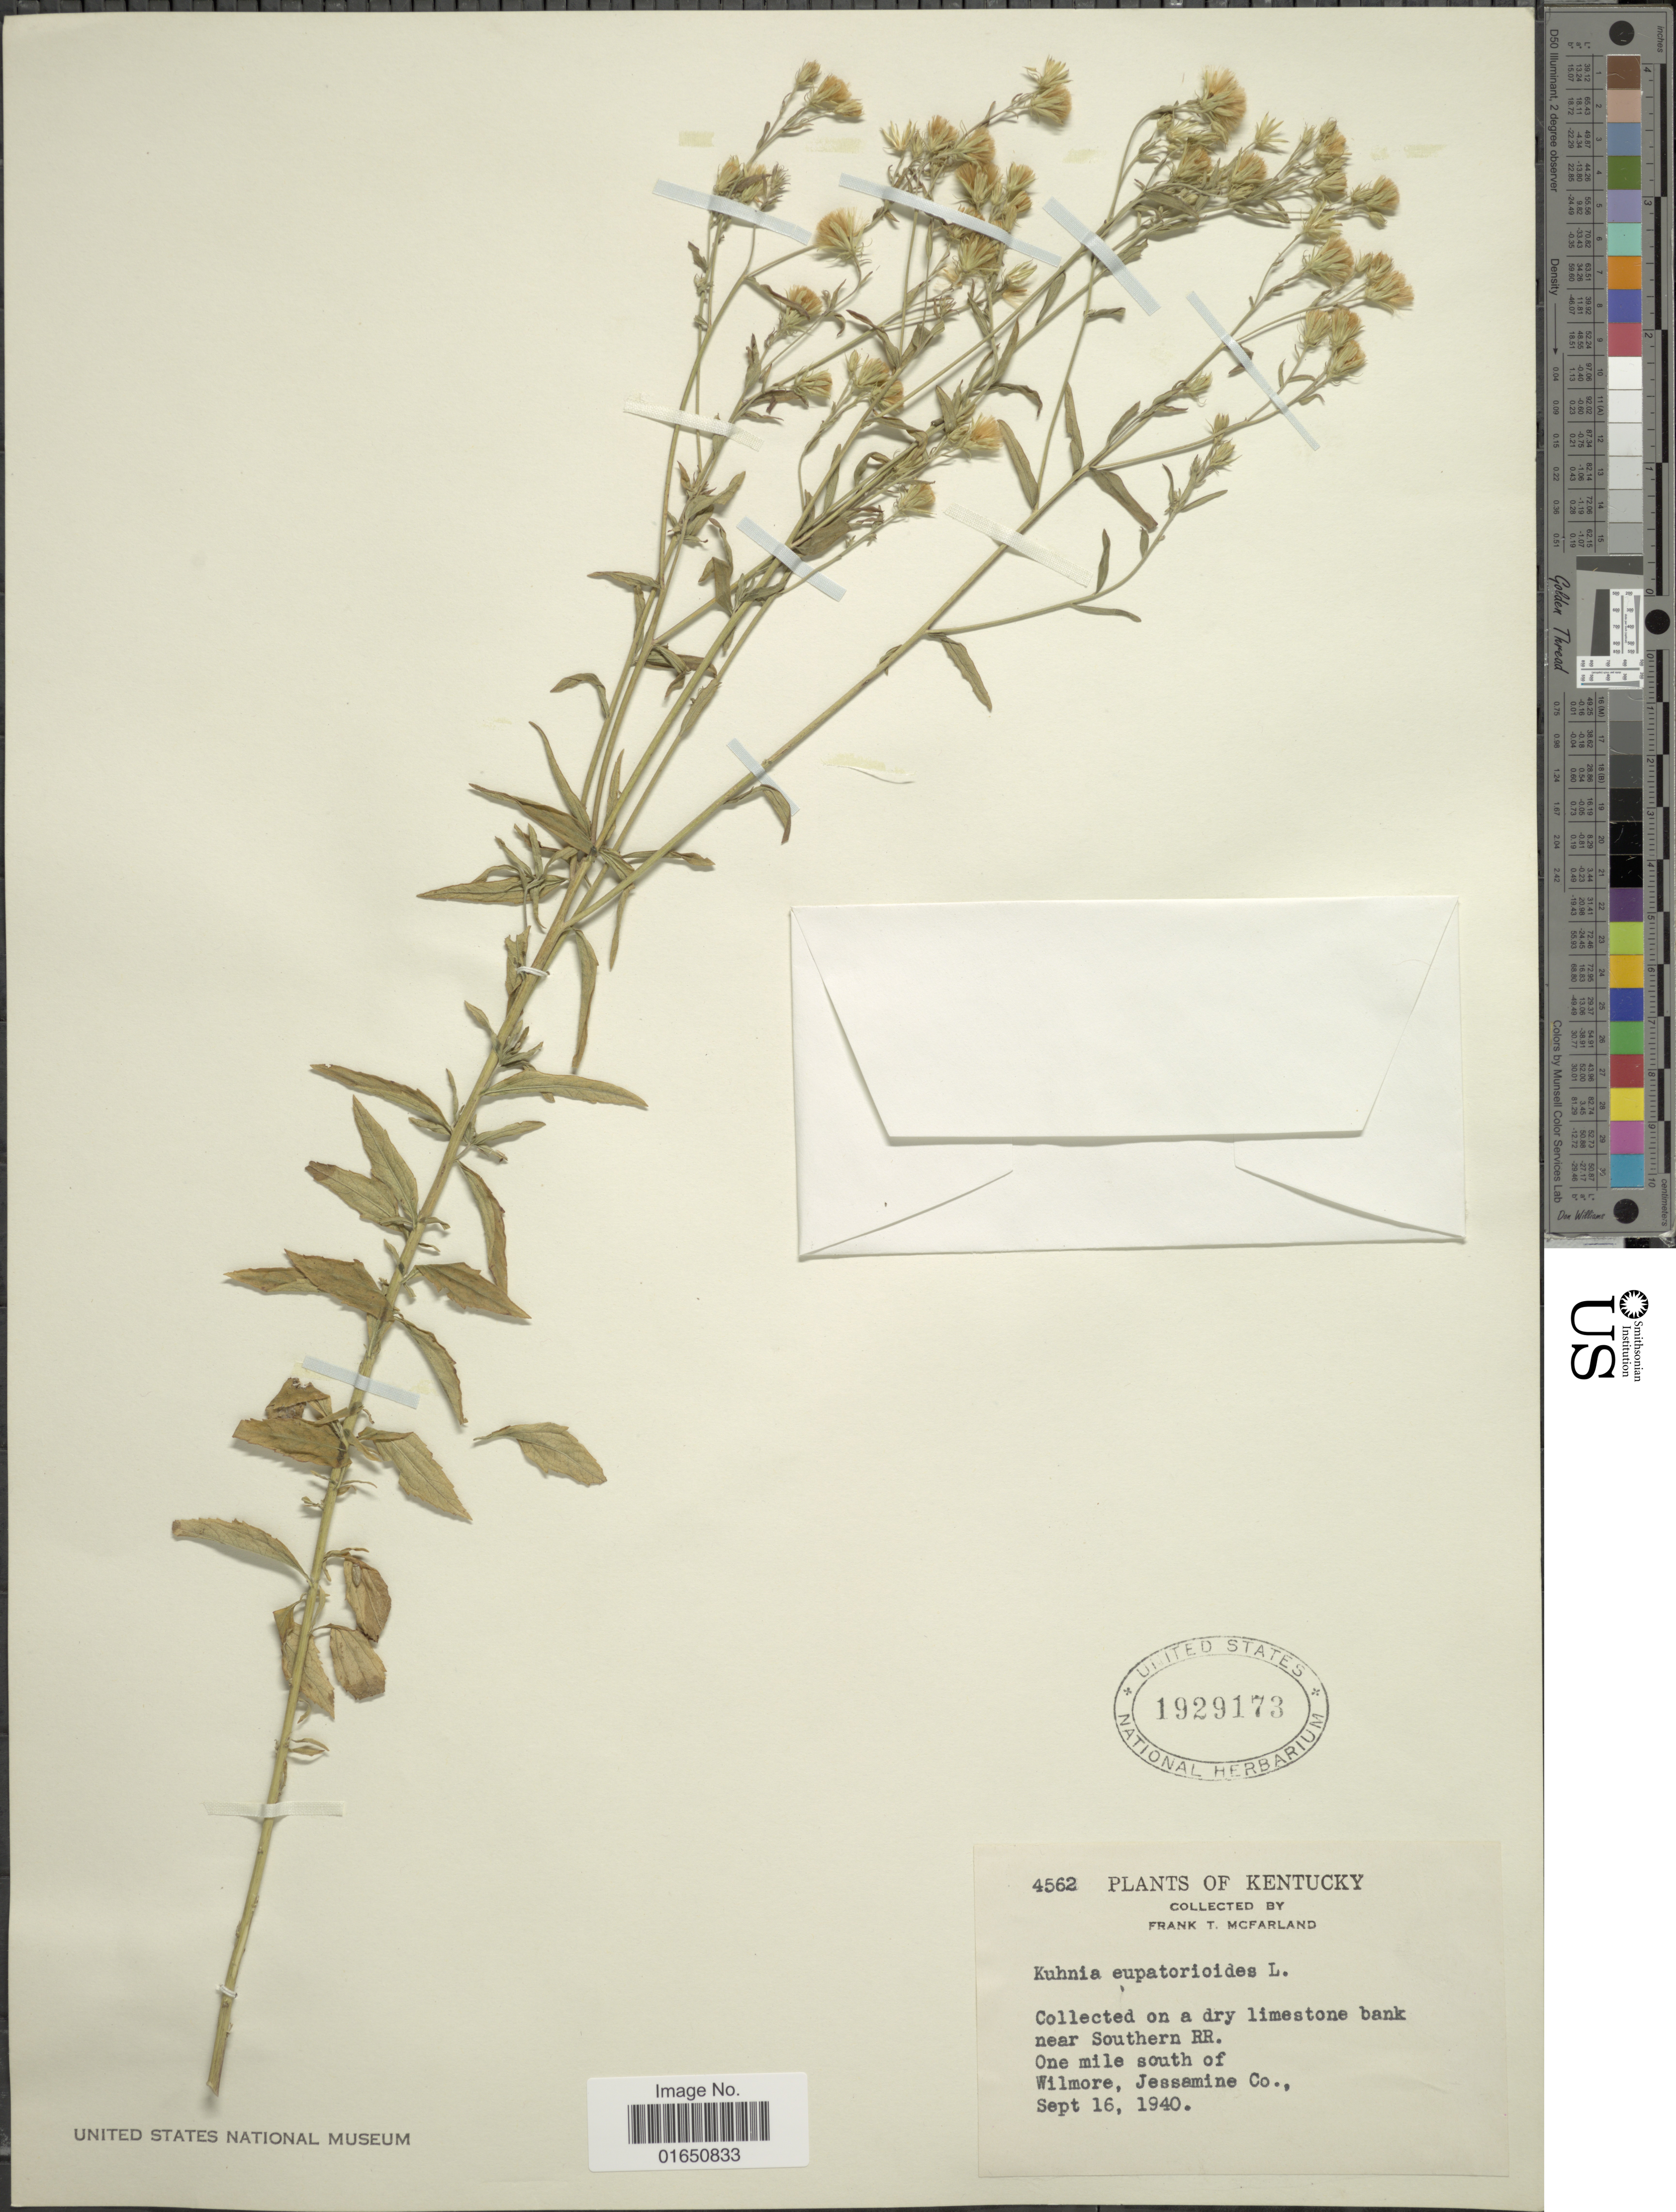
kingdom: Plantae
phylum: Tracheophyta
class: Magnoliopsida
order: Asterales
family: Asteraceae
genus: Brickellia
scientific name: Brickellia eupatorioides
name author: (L.) Shinners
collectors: F. McFarland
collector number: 4562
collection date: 1940-09-16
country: United States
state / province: Kentucky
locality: Near Southern RR. One mile south of Wilore, Jessamine Co.,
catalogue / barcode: US 1929173